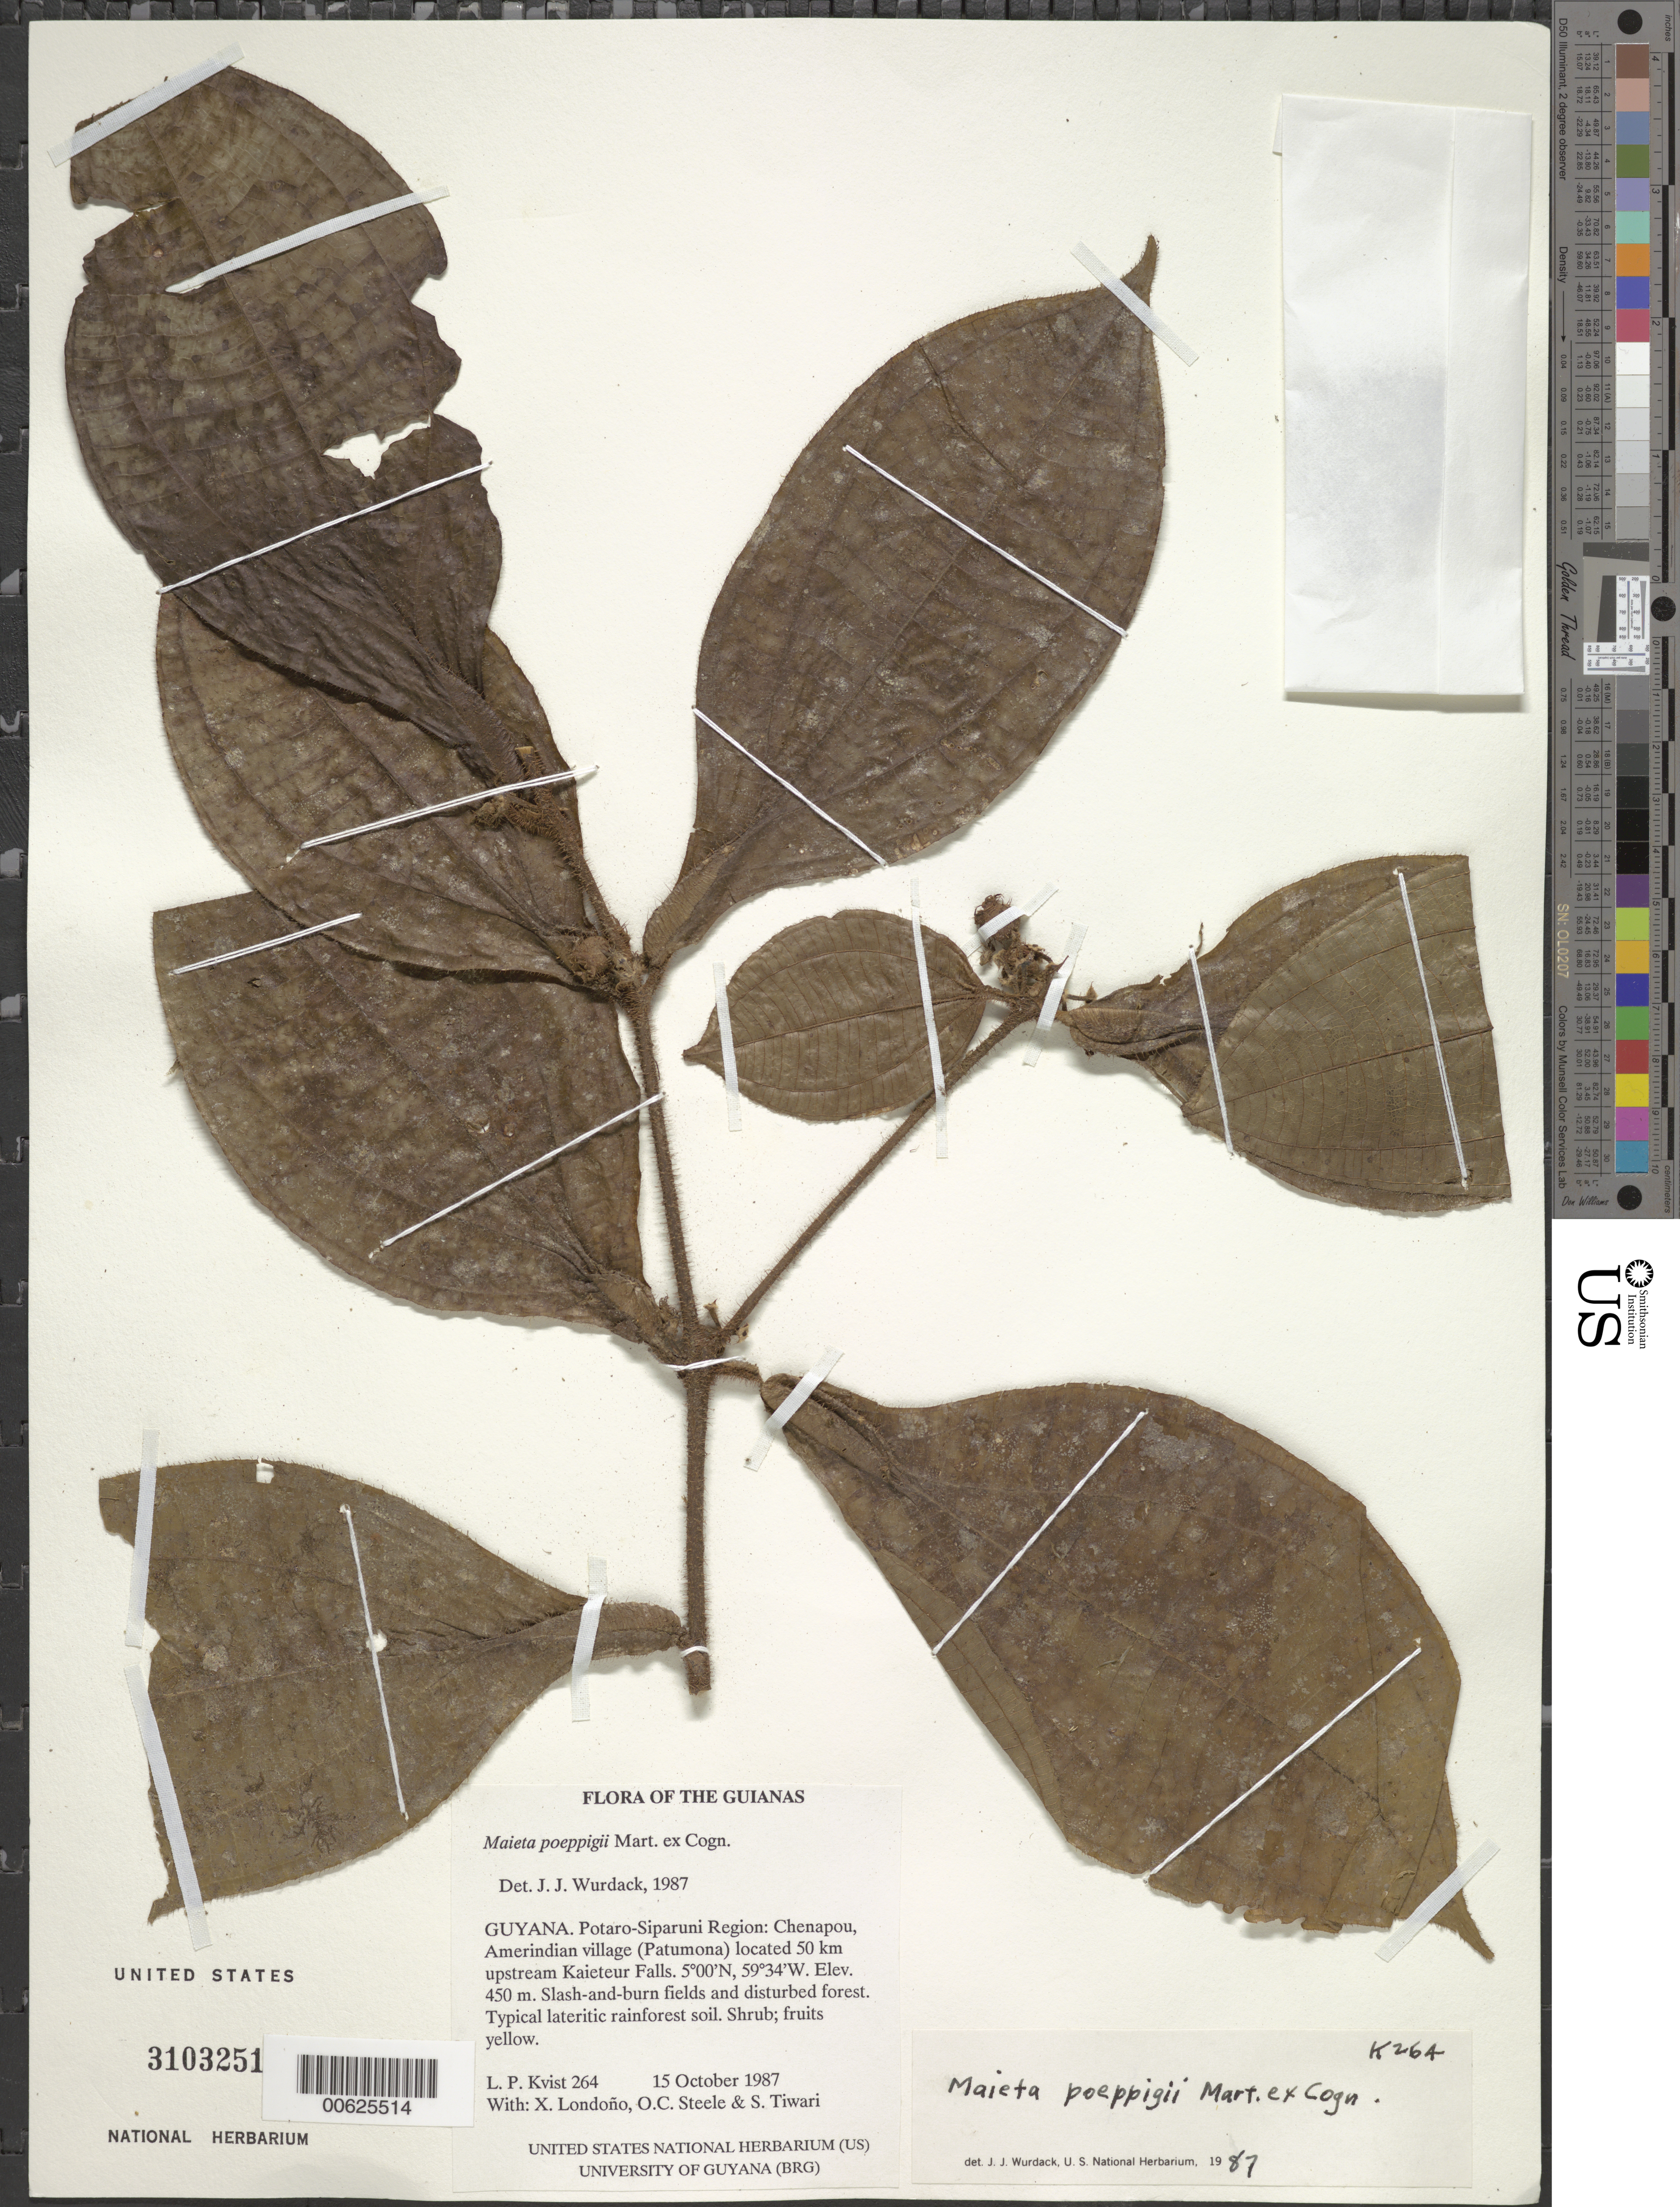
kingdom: Plantae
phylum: Tracheophyta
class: Magnoliopsida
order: Myrtales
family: Melastomataceae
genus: Maieta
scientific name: Maieta poeppigii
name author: Mart. ex Cogn.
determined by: Wurdack, John J., (US), US (UNITED STATES)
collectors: L. P. Kvist, X. Londoño, O. C. Steele & S. Tiwari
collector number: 264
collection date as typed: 15 October 1987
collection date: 1987-10-15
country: Guyana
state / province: Potaro-Siparuni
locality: Chenapou, Amerindian village (Patumona) located 50 km upstream Kaieteur Falls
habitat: Slash-and-burn fields and disturbed forest. Typical lateritic rainforest soil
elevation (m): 450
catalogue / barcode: US 3103251